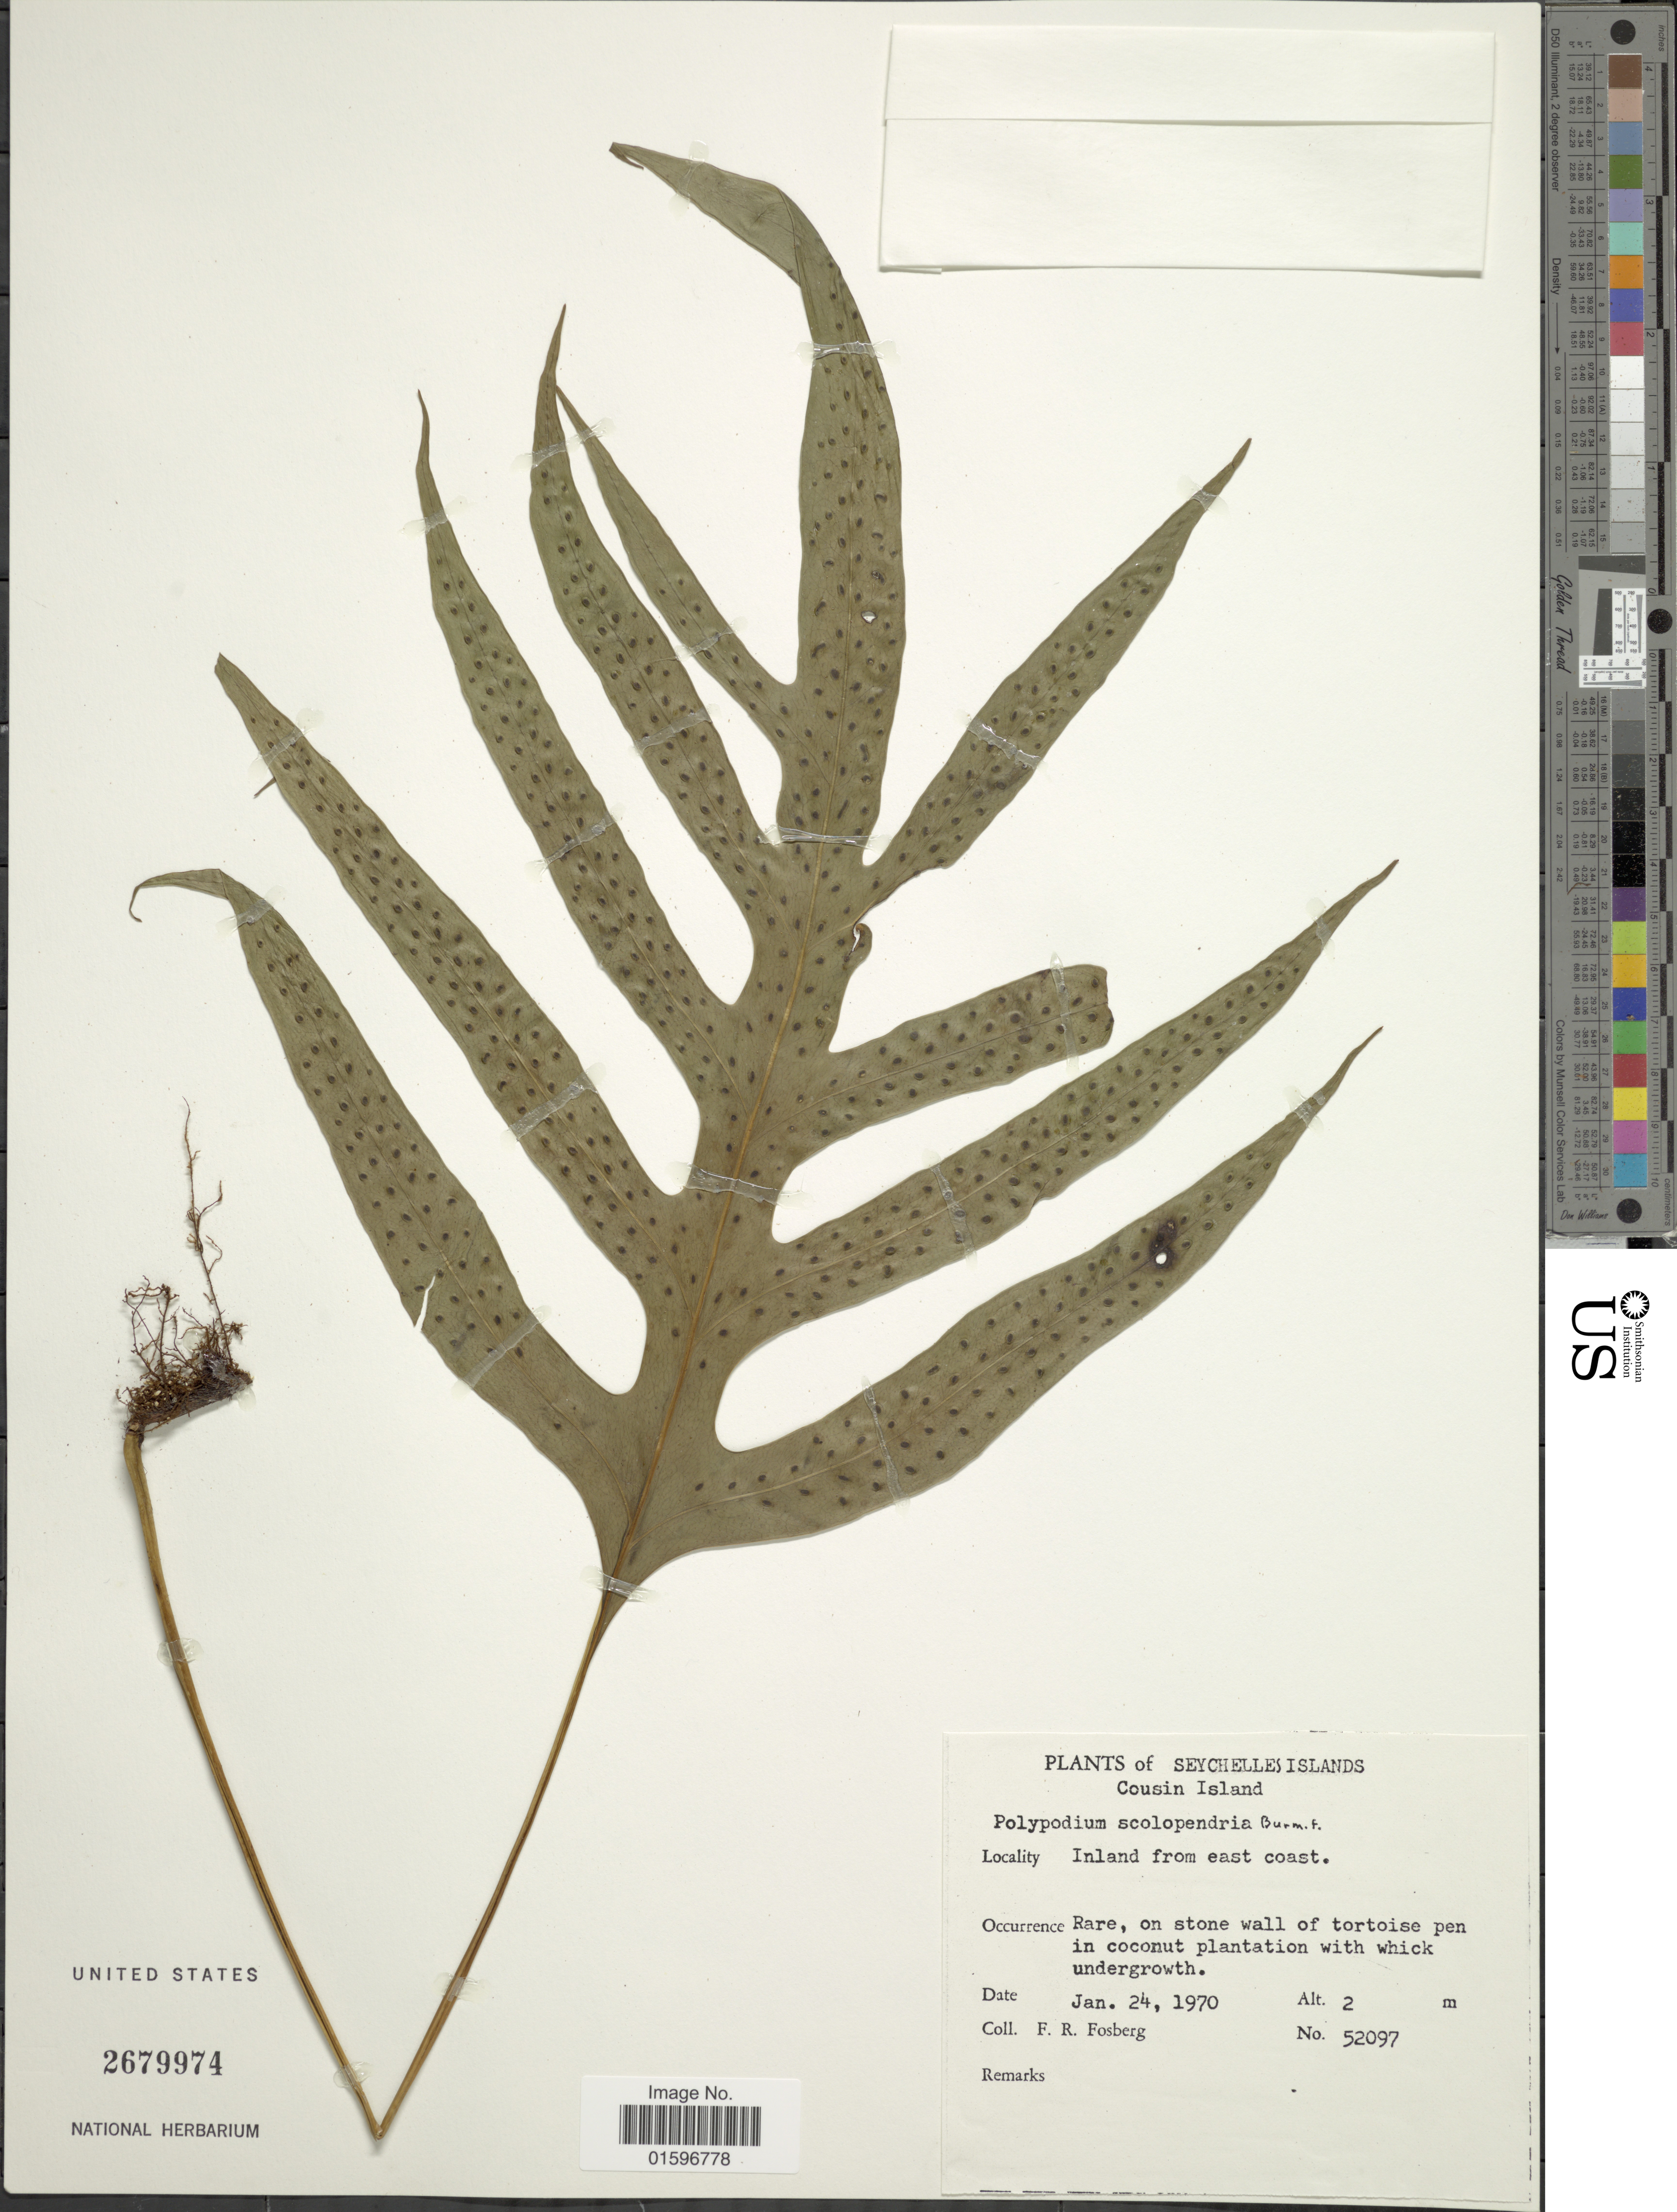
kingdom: Plantae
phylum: Tracheophyta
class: Polypodiopsida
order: Polypodiales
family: Polypodiaceae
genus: Polypodium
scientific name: Polypodium scolopendria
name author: Burm. f.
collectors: F. R. Fosberg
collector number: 52097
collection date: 1970-01-24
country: Seychelles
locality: Seychelles Islands, Cousin Island, inland, from east coast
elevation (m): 2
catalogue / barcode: US 2679974